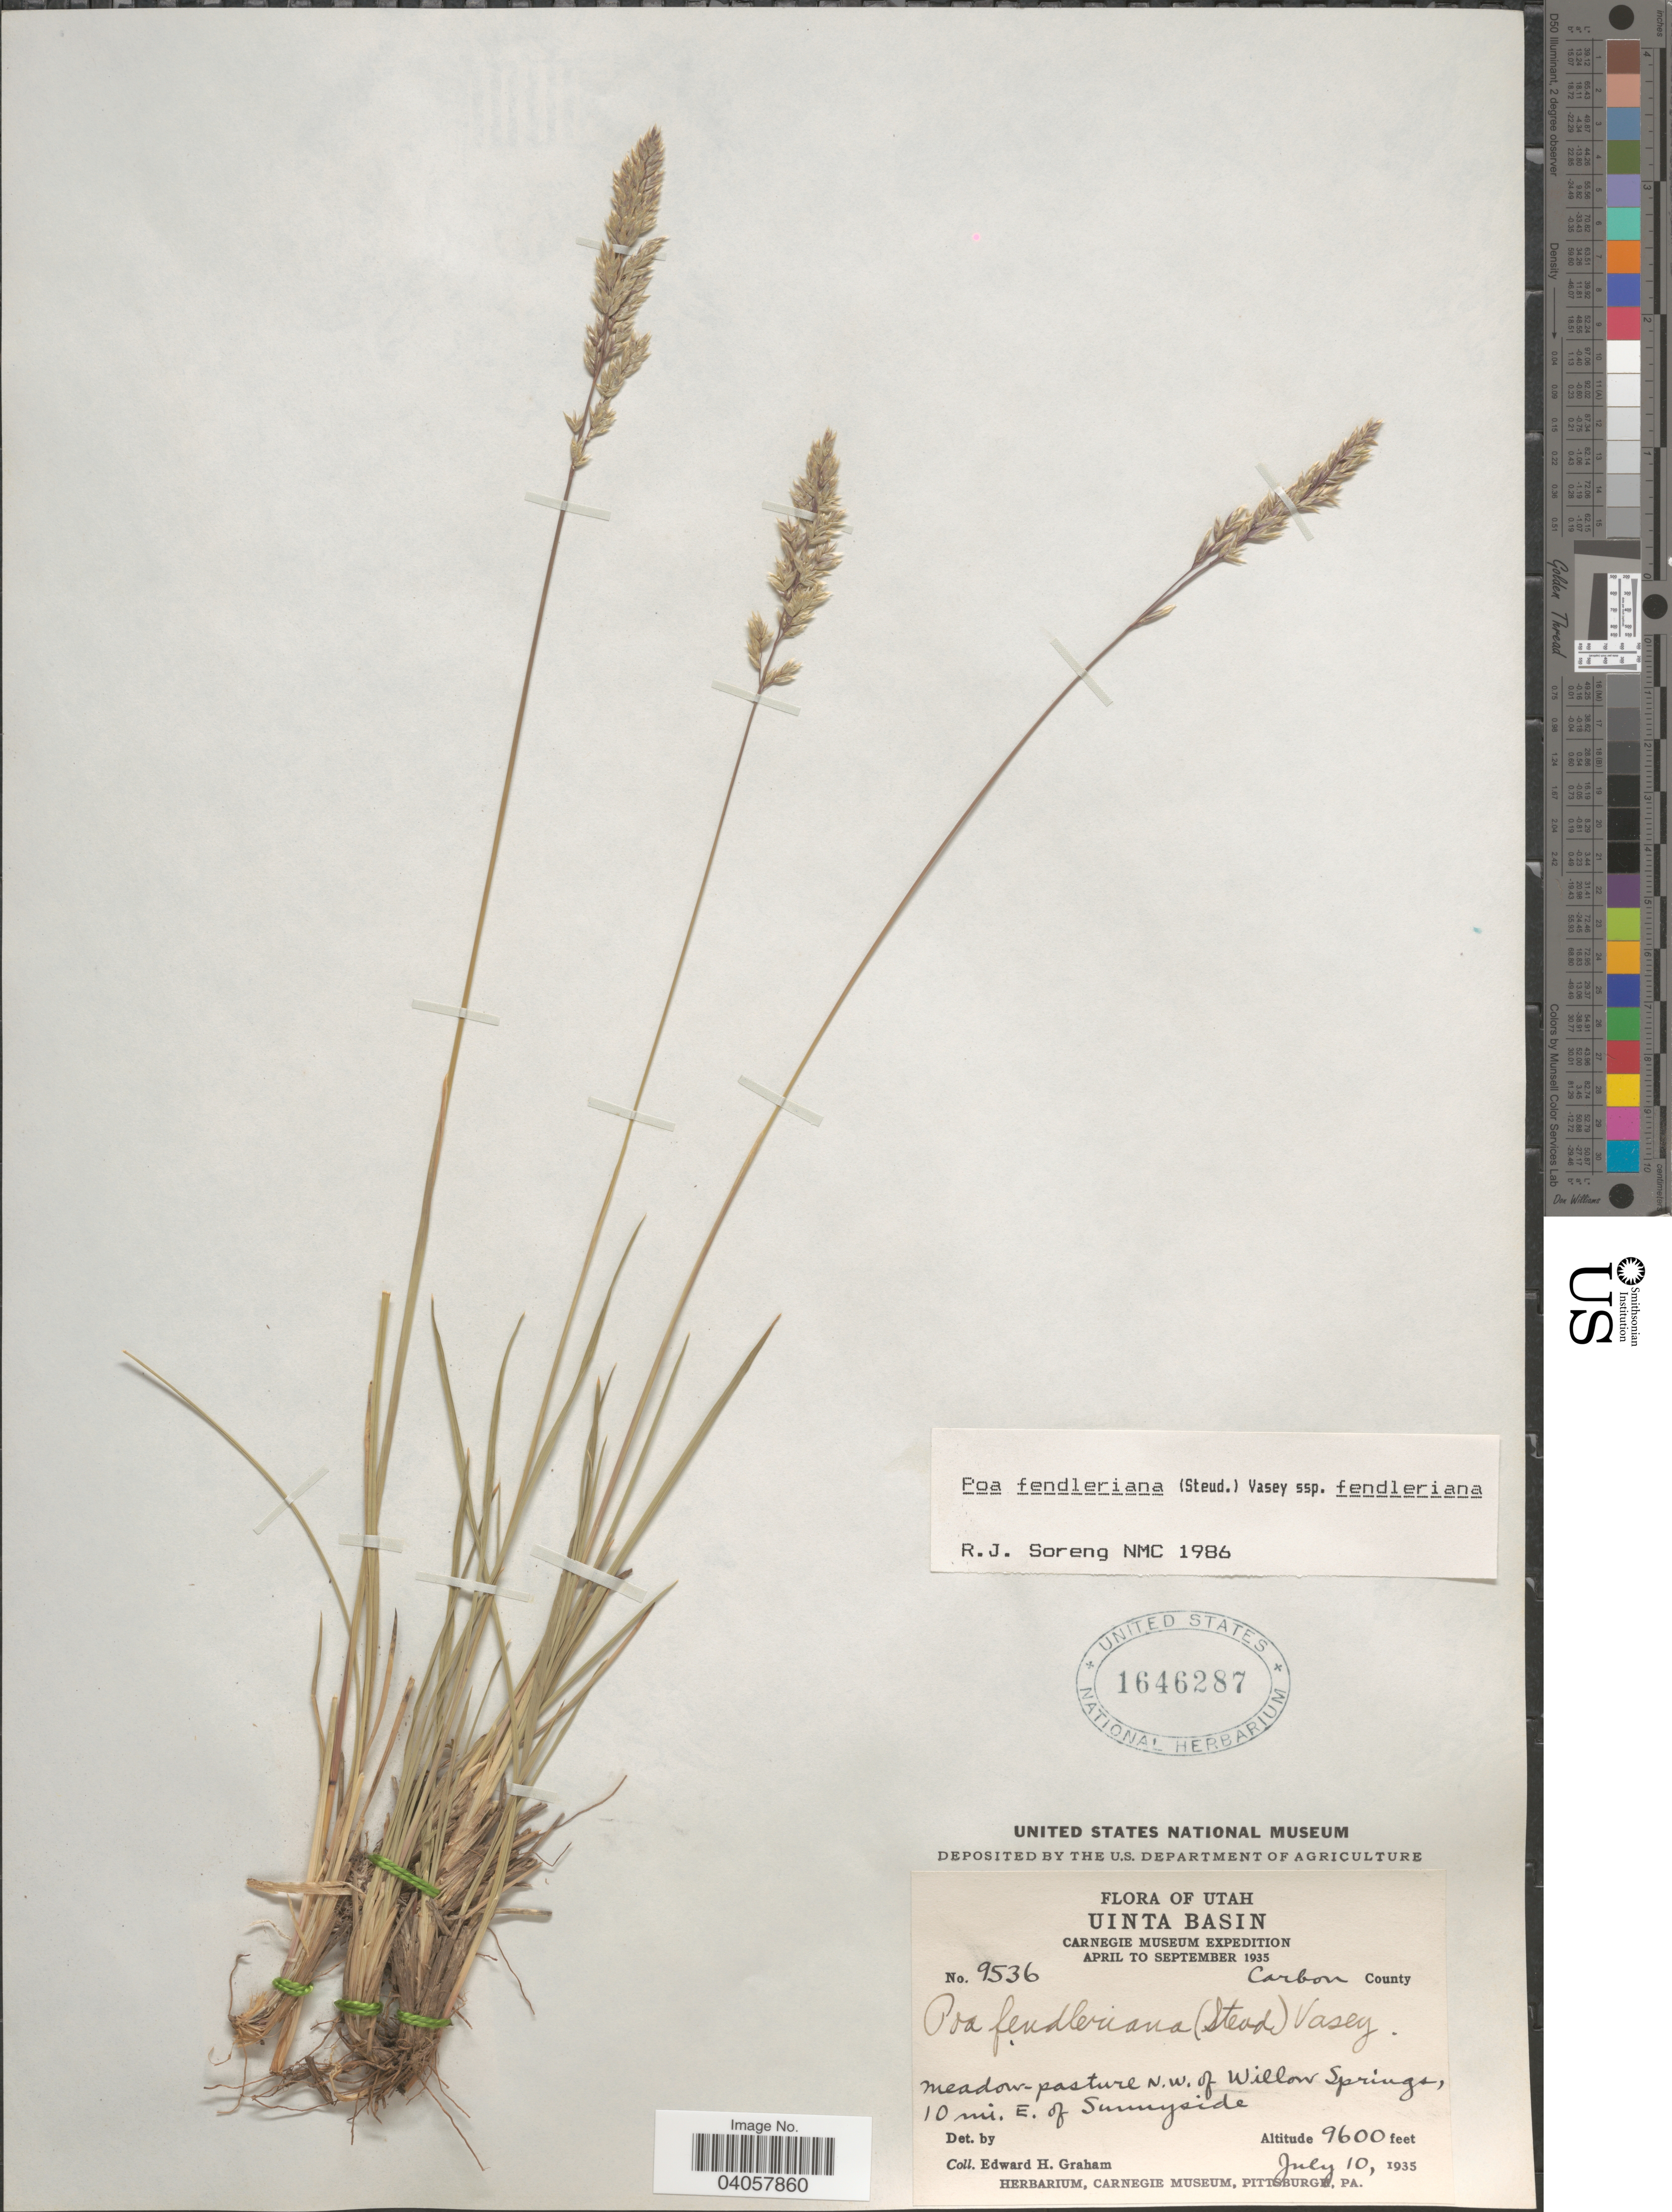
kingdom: Plantae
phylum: Tracheophyta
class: Liliopsida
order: Poales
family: Poaceae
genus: Poa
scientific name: Poa fendleriana subsp. fendleriana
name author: (Steud.) Vasey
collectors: E. H. Graham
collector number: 9536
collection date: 1935-07-10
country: United States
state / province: Utah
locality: Uinta Basin. Carbon County. Meadow-pasture n.w. of Willow Springs, 10 mi. E. of Sunnyside.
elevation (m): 2926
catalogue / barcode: US 1646287